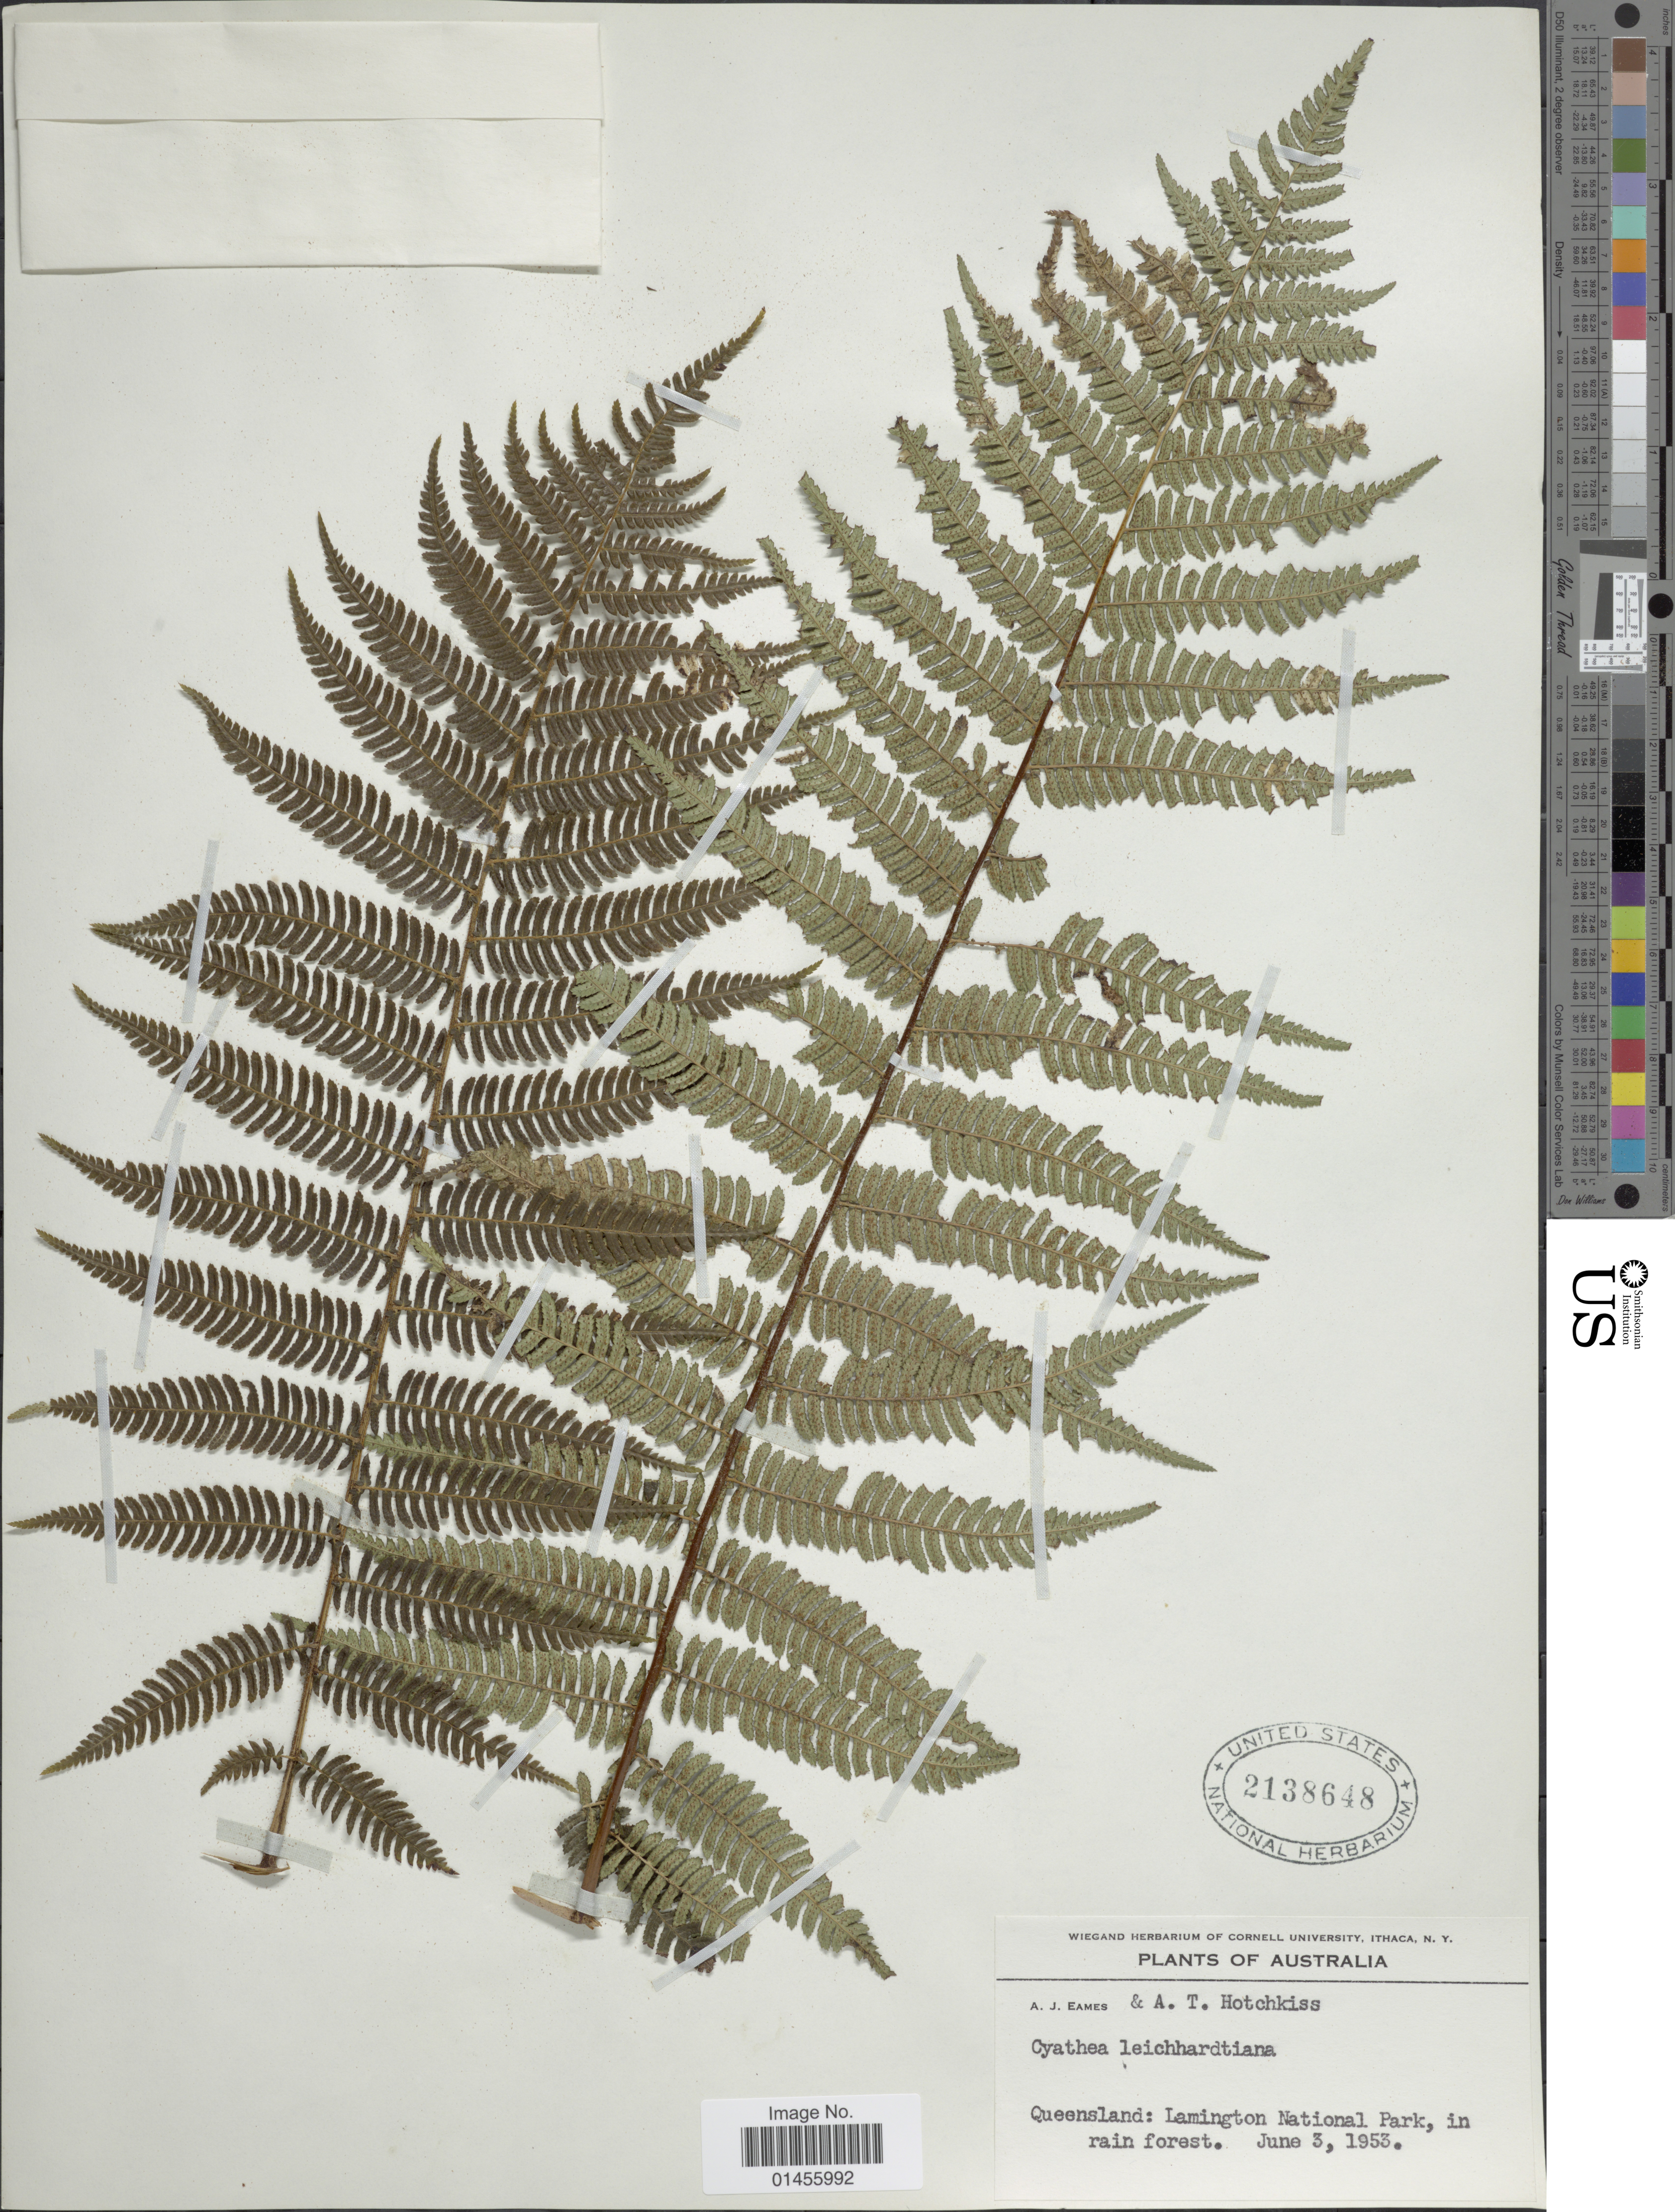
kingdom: Plantae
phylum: Tracheophyta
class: Polypodiopsida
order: Cyatheales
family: Cyatheaceae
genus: Alsophila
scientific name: Alsophila australis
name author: R. Br.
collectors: A. J. Eames & A. Hotchkiss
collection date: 1953-06-03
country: Australia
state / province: Queensland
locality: Queensland: lamington National Park, in rain forest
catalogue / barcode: US 2138648